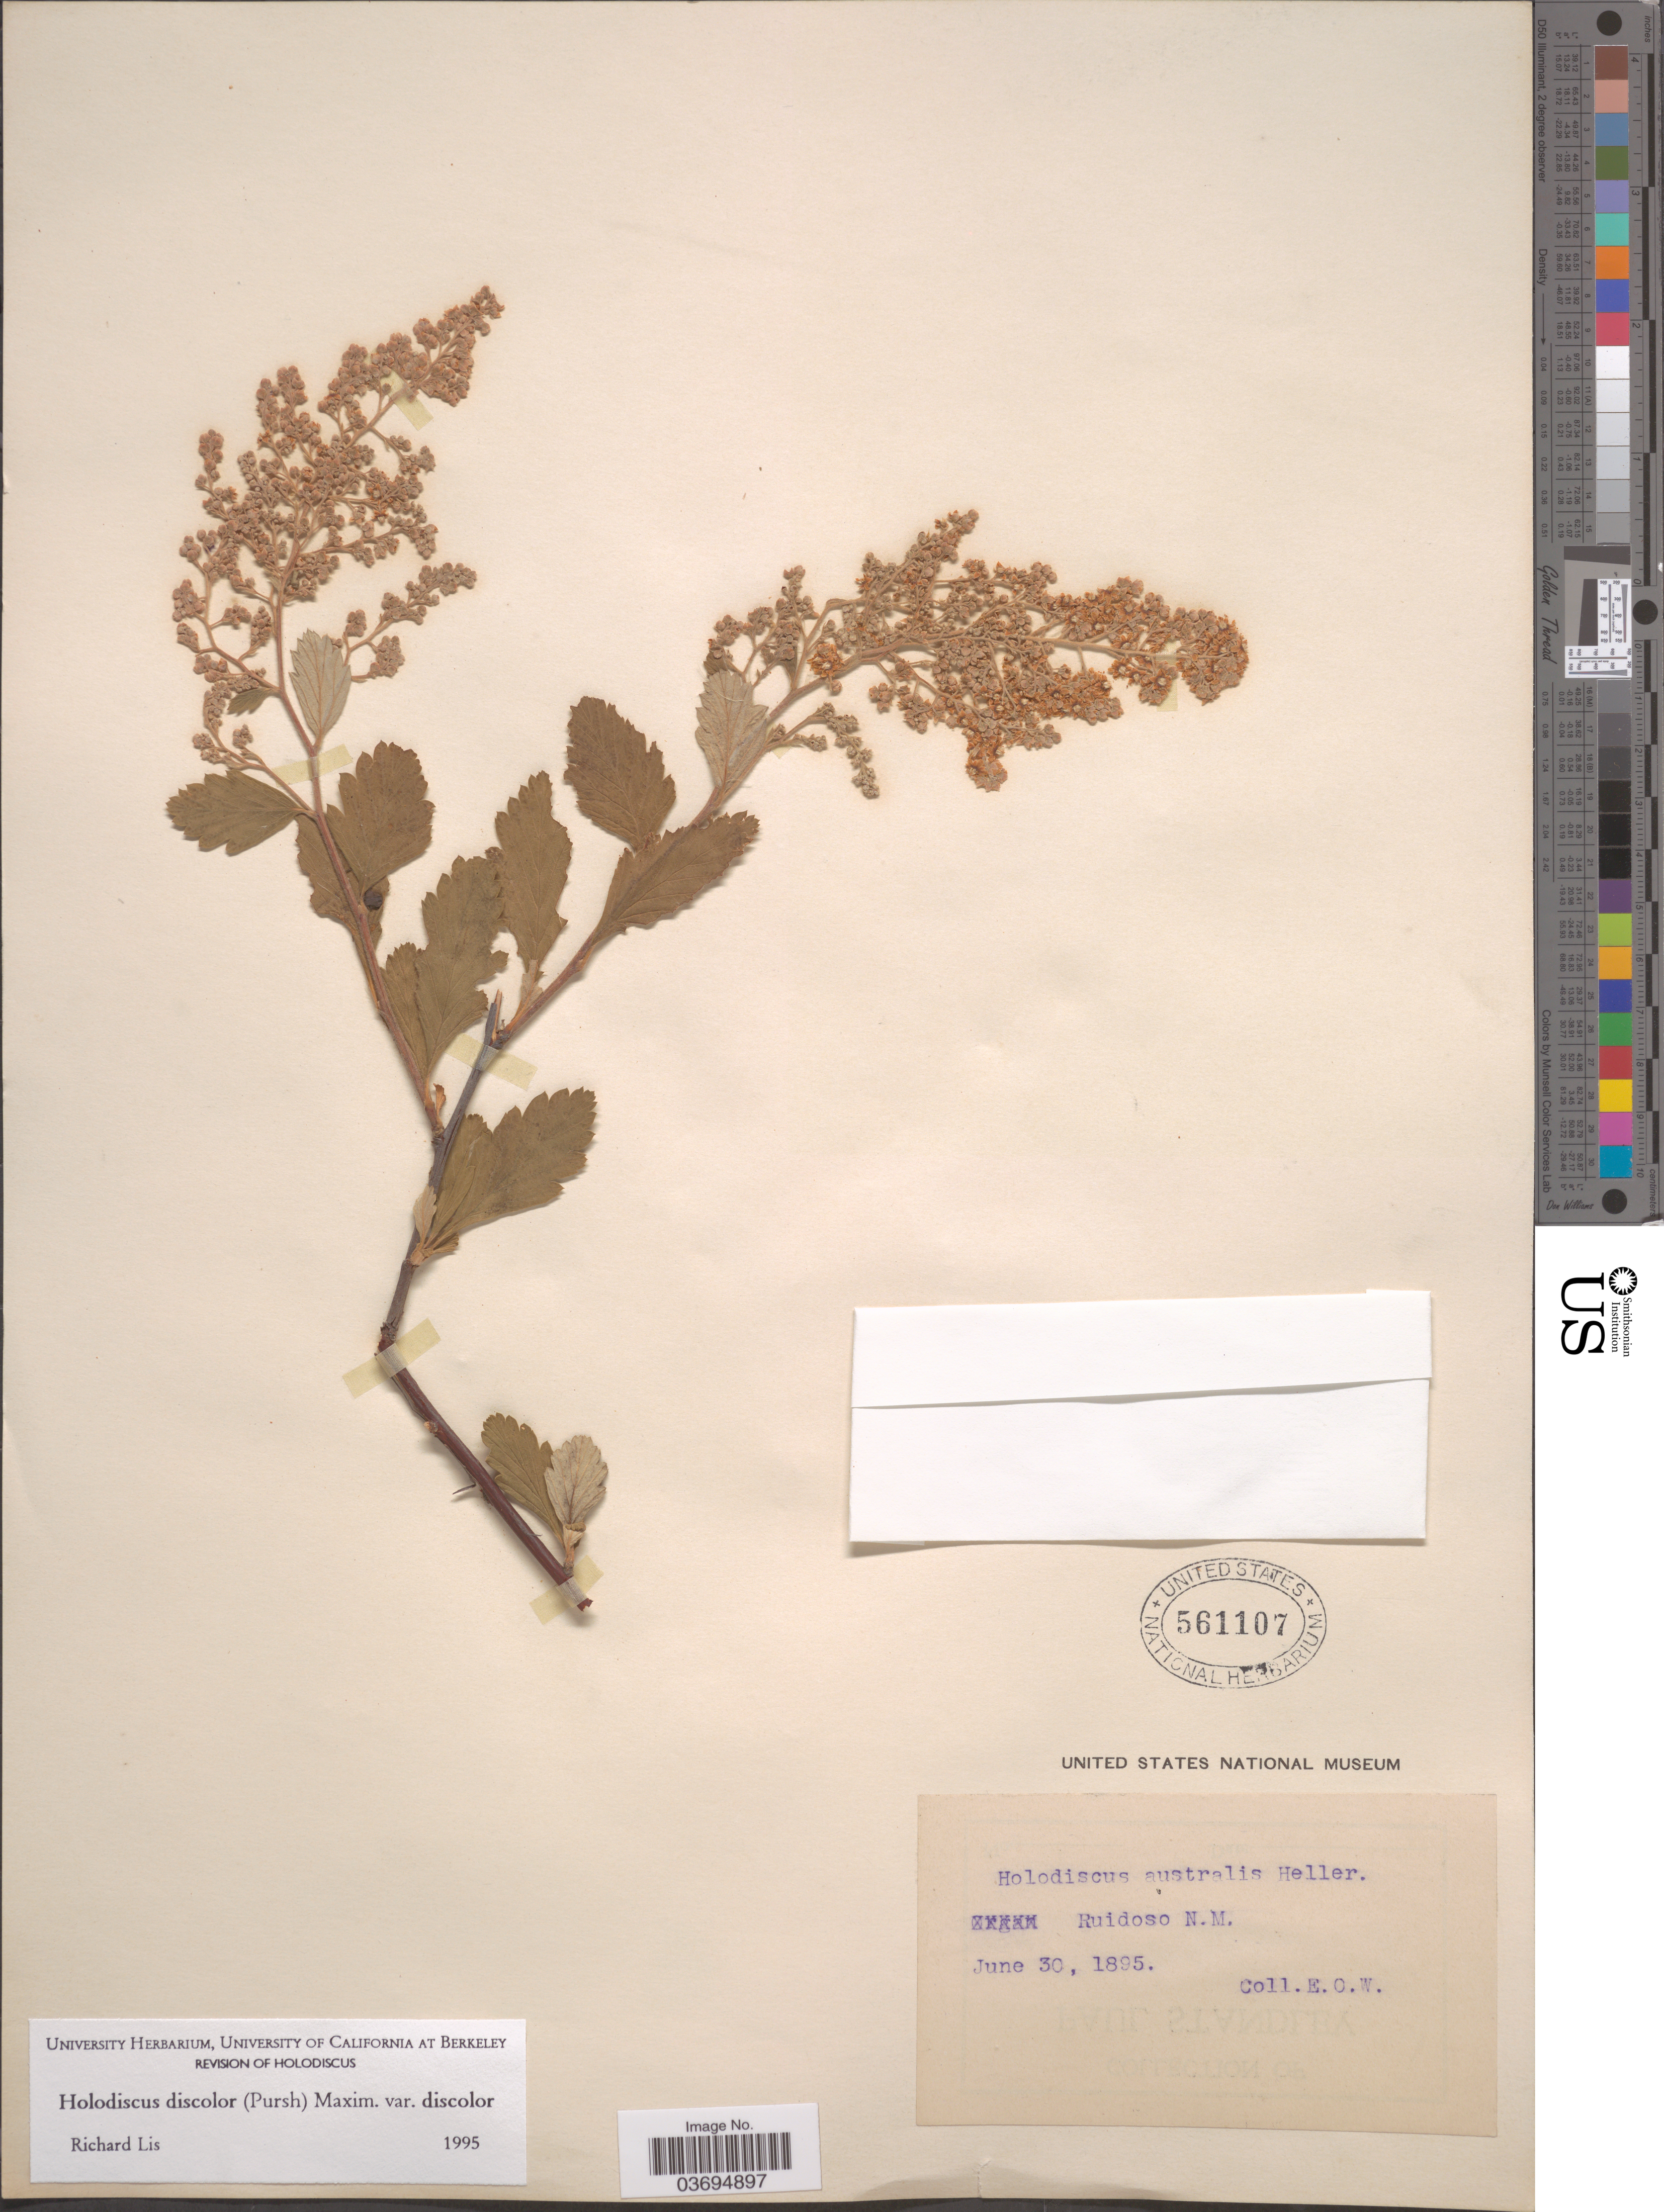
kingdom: Plantae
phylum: Tracheophyta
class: Magnoliopsida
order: Rosales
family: Rosaceae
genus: Holodiscus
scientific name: Holodiscus discolor var. discolor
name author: (Pursh) Maxim.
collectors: E. O. W.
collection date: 1895-06-30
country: United States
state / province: New Mexico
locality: Ruidoso.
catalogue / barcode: US 561107